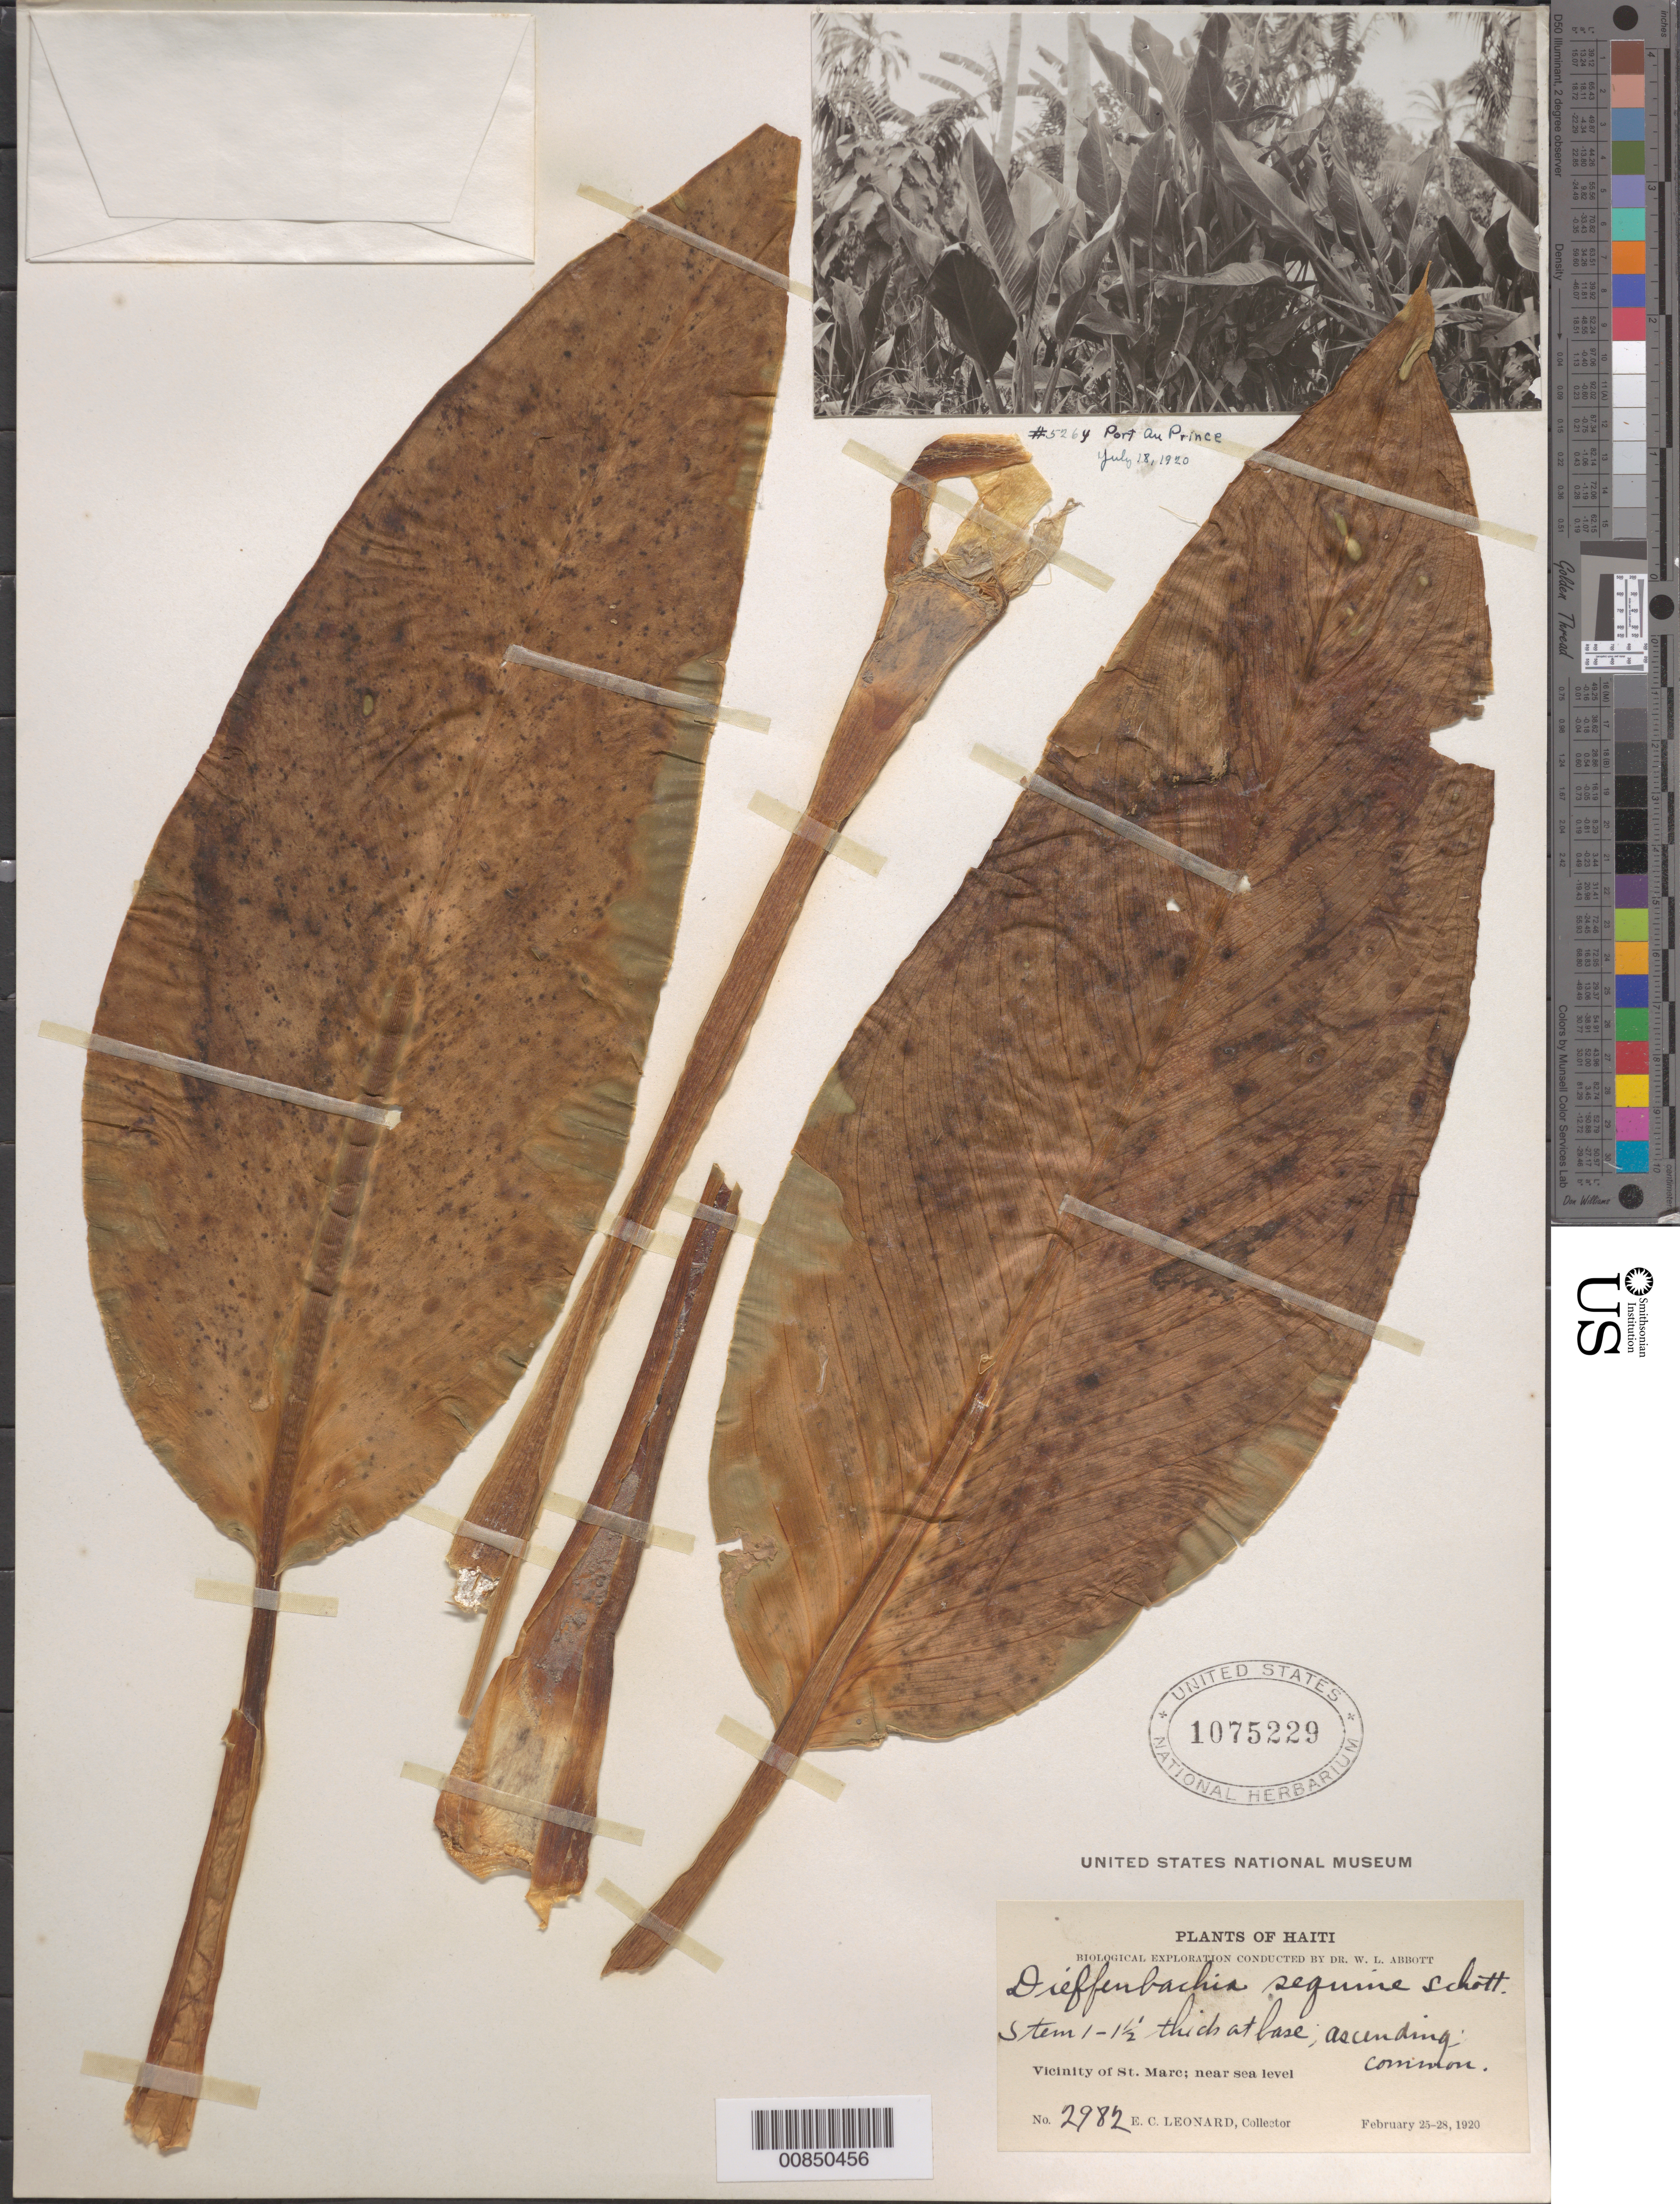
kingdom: Plantae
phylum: Tracheophyta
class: Liliopsida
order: Alismatales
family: Araceae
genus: Dieffenbachia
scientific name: Dieffenbachia seguine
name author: (Jacq.) Schott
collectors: E. C. Leonard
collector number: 2982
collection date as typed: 25 Feb 1920 to 28 Feb 1920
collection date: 1920-02-25/1920-02-28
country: Haiti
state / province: Artibonite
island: Hispaniola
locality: Vicinity of St. Marc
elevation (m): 0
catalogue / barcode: US 1075229